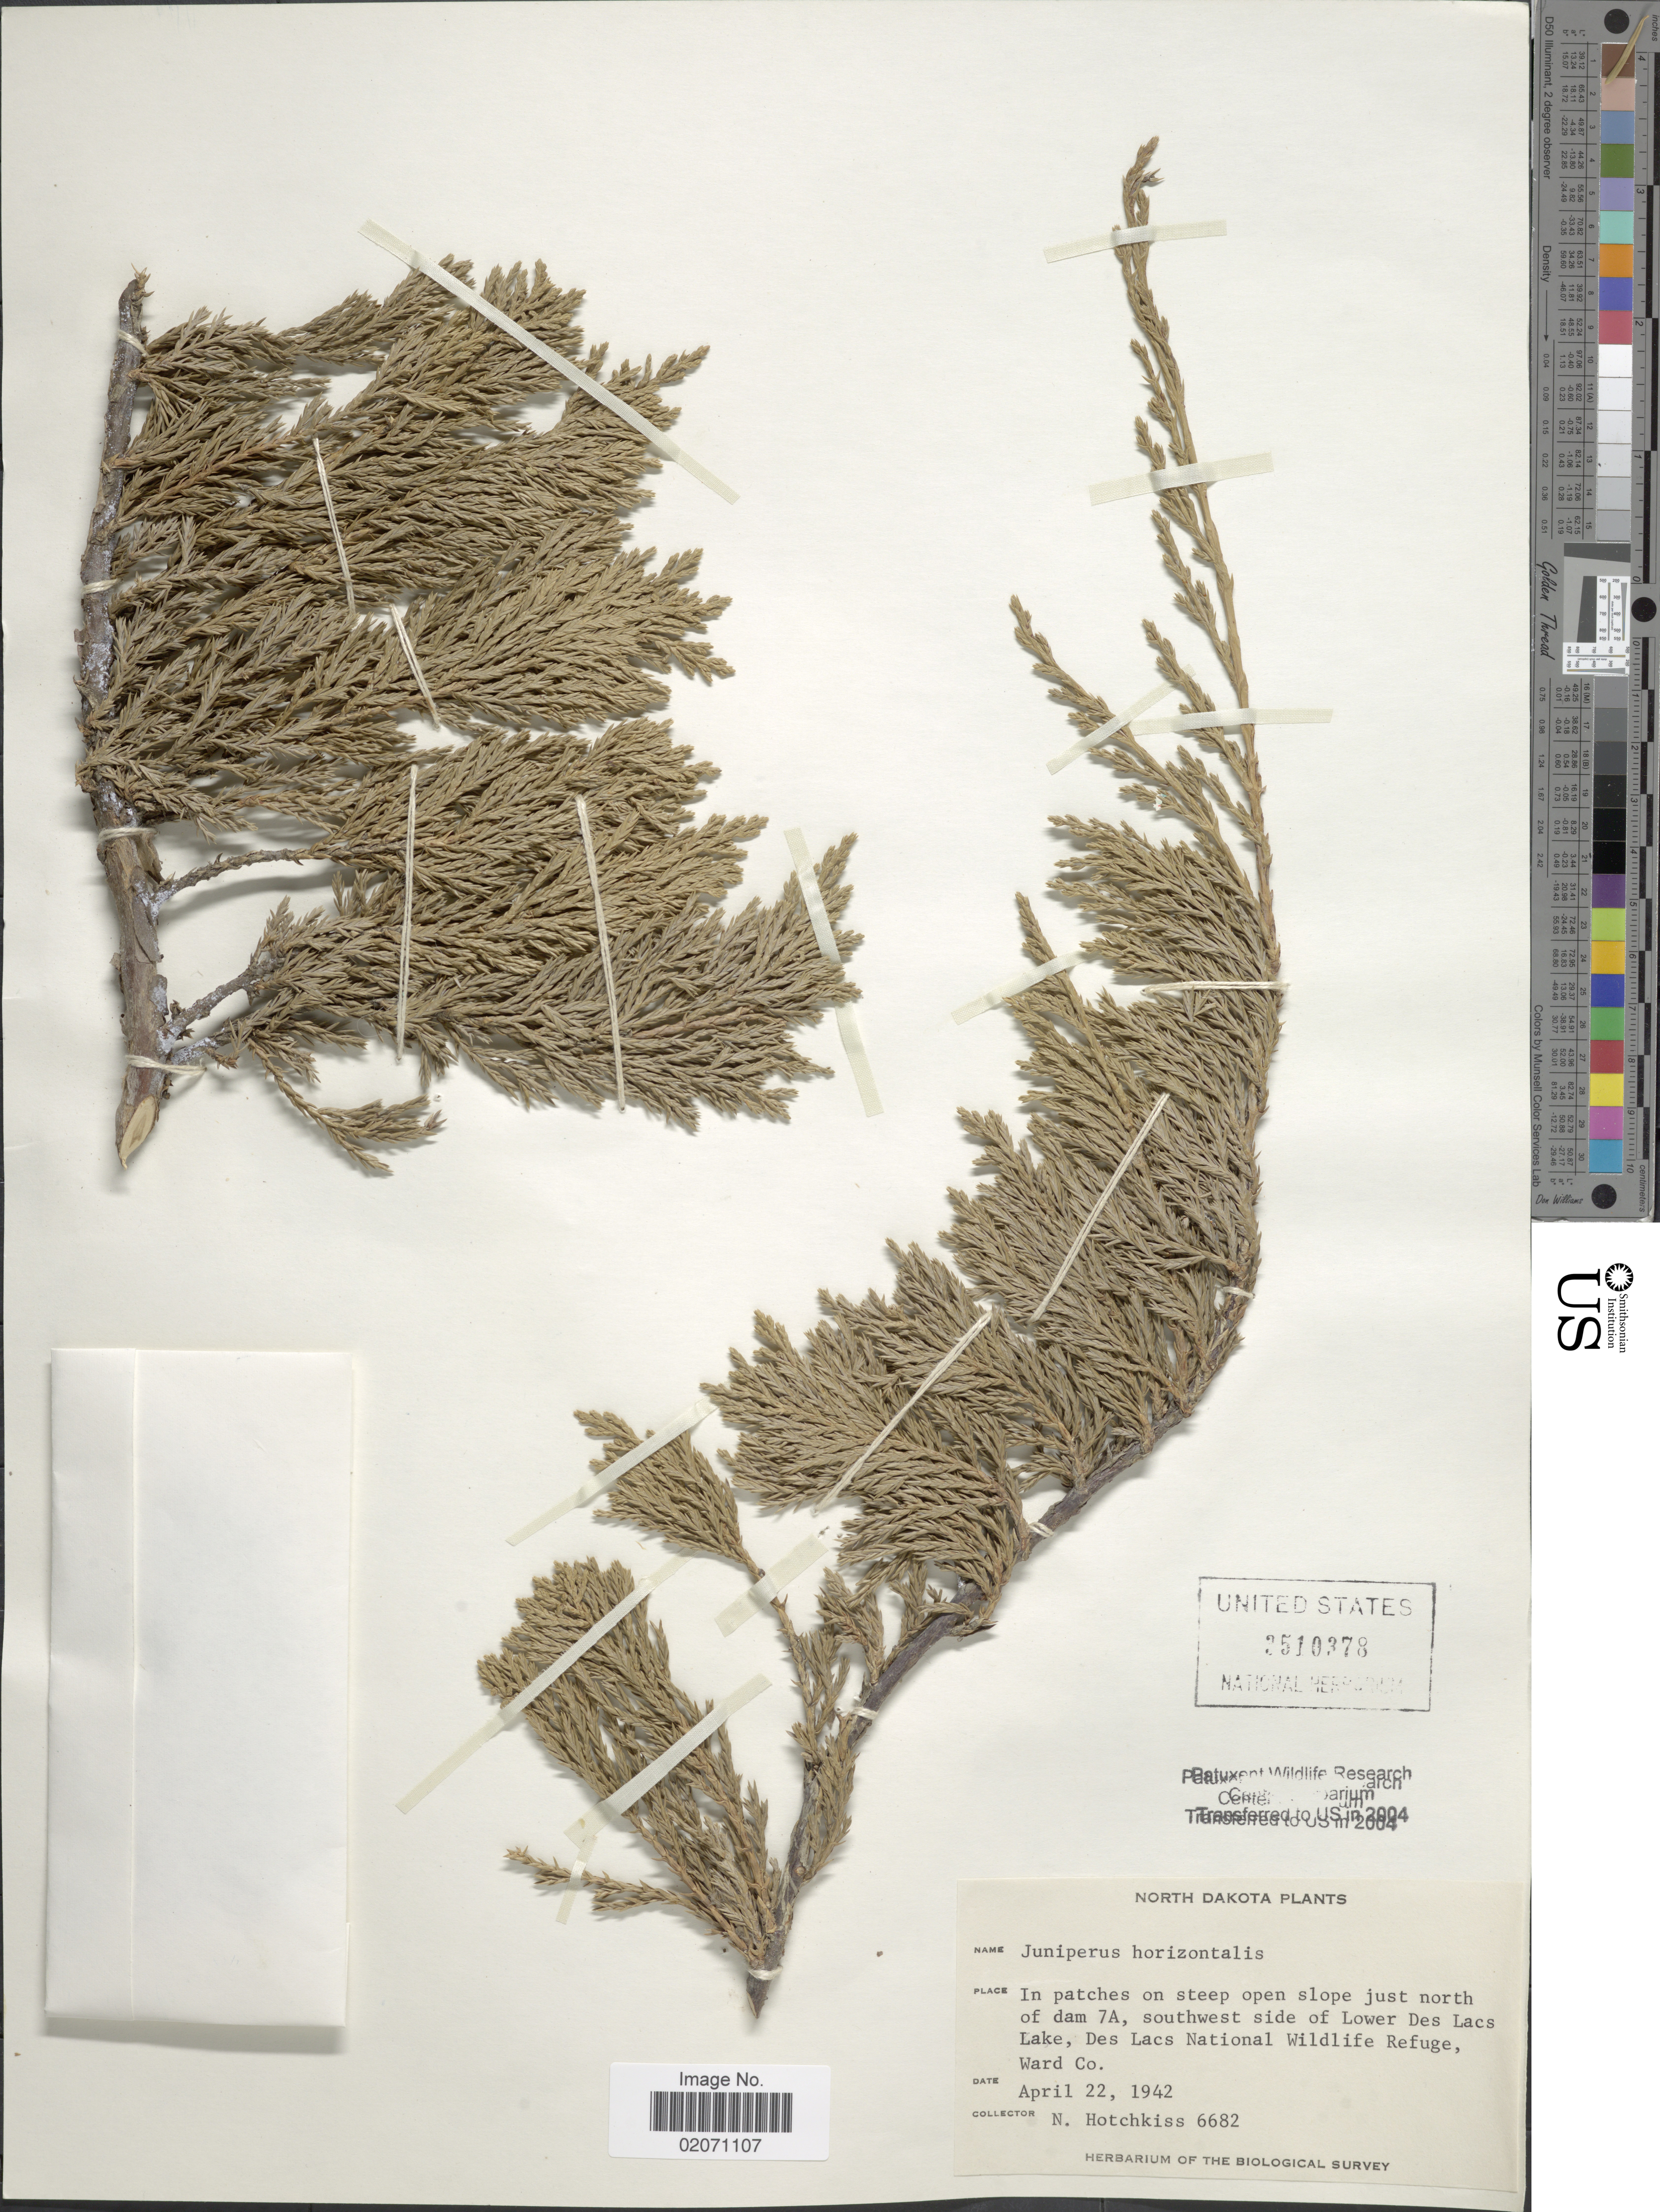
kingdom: Plantae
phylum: Tracheophyta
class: Pinopsida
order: Pinales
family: Cupressaceae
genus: Juniperus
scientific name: Juniperus horizontalis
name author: Moench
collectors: N. Hotchkiss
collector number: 6682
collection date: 1942-04-22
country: United States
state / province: North Dakota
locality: In patches on steep slope just north of dam 7A, southwest side of Lower Des Lacs Lake, Des Lacs National Wildlife Refuge, Ward Co.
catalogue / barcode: US 3510378